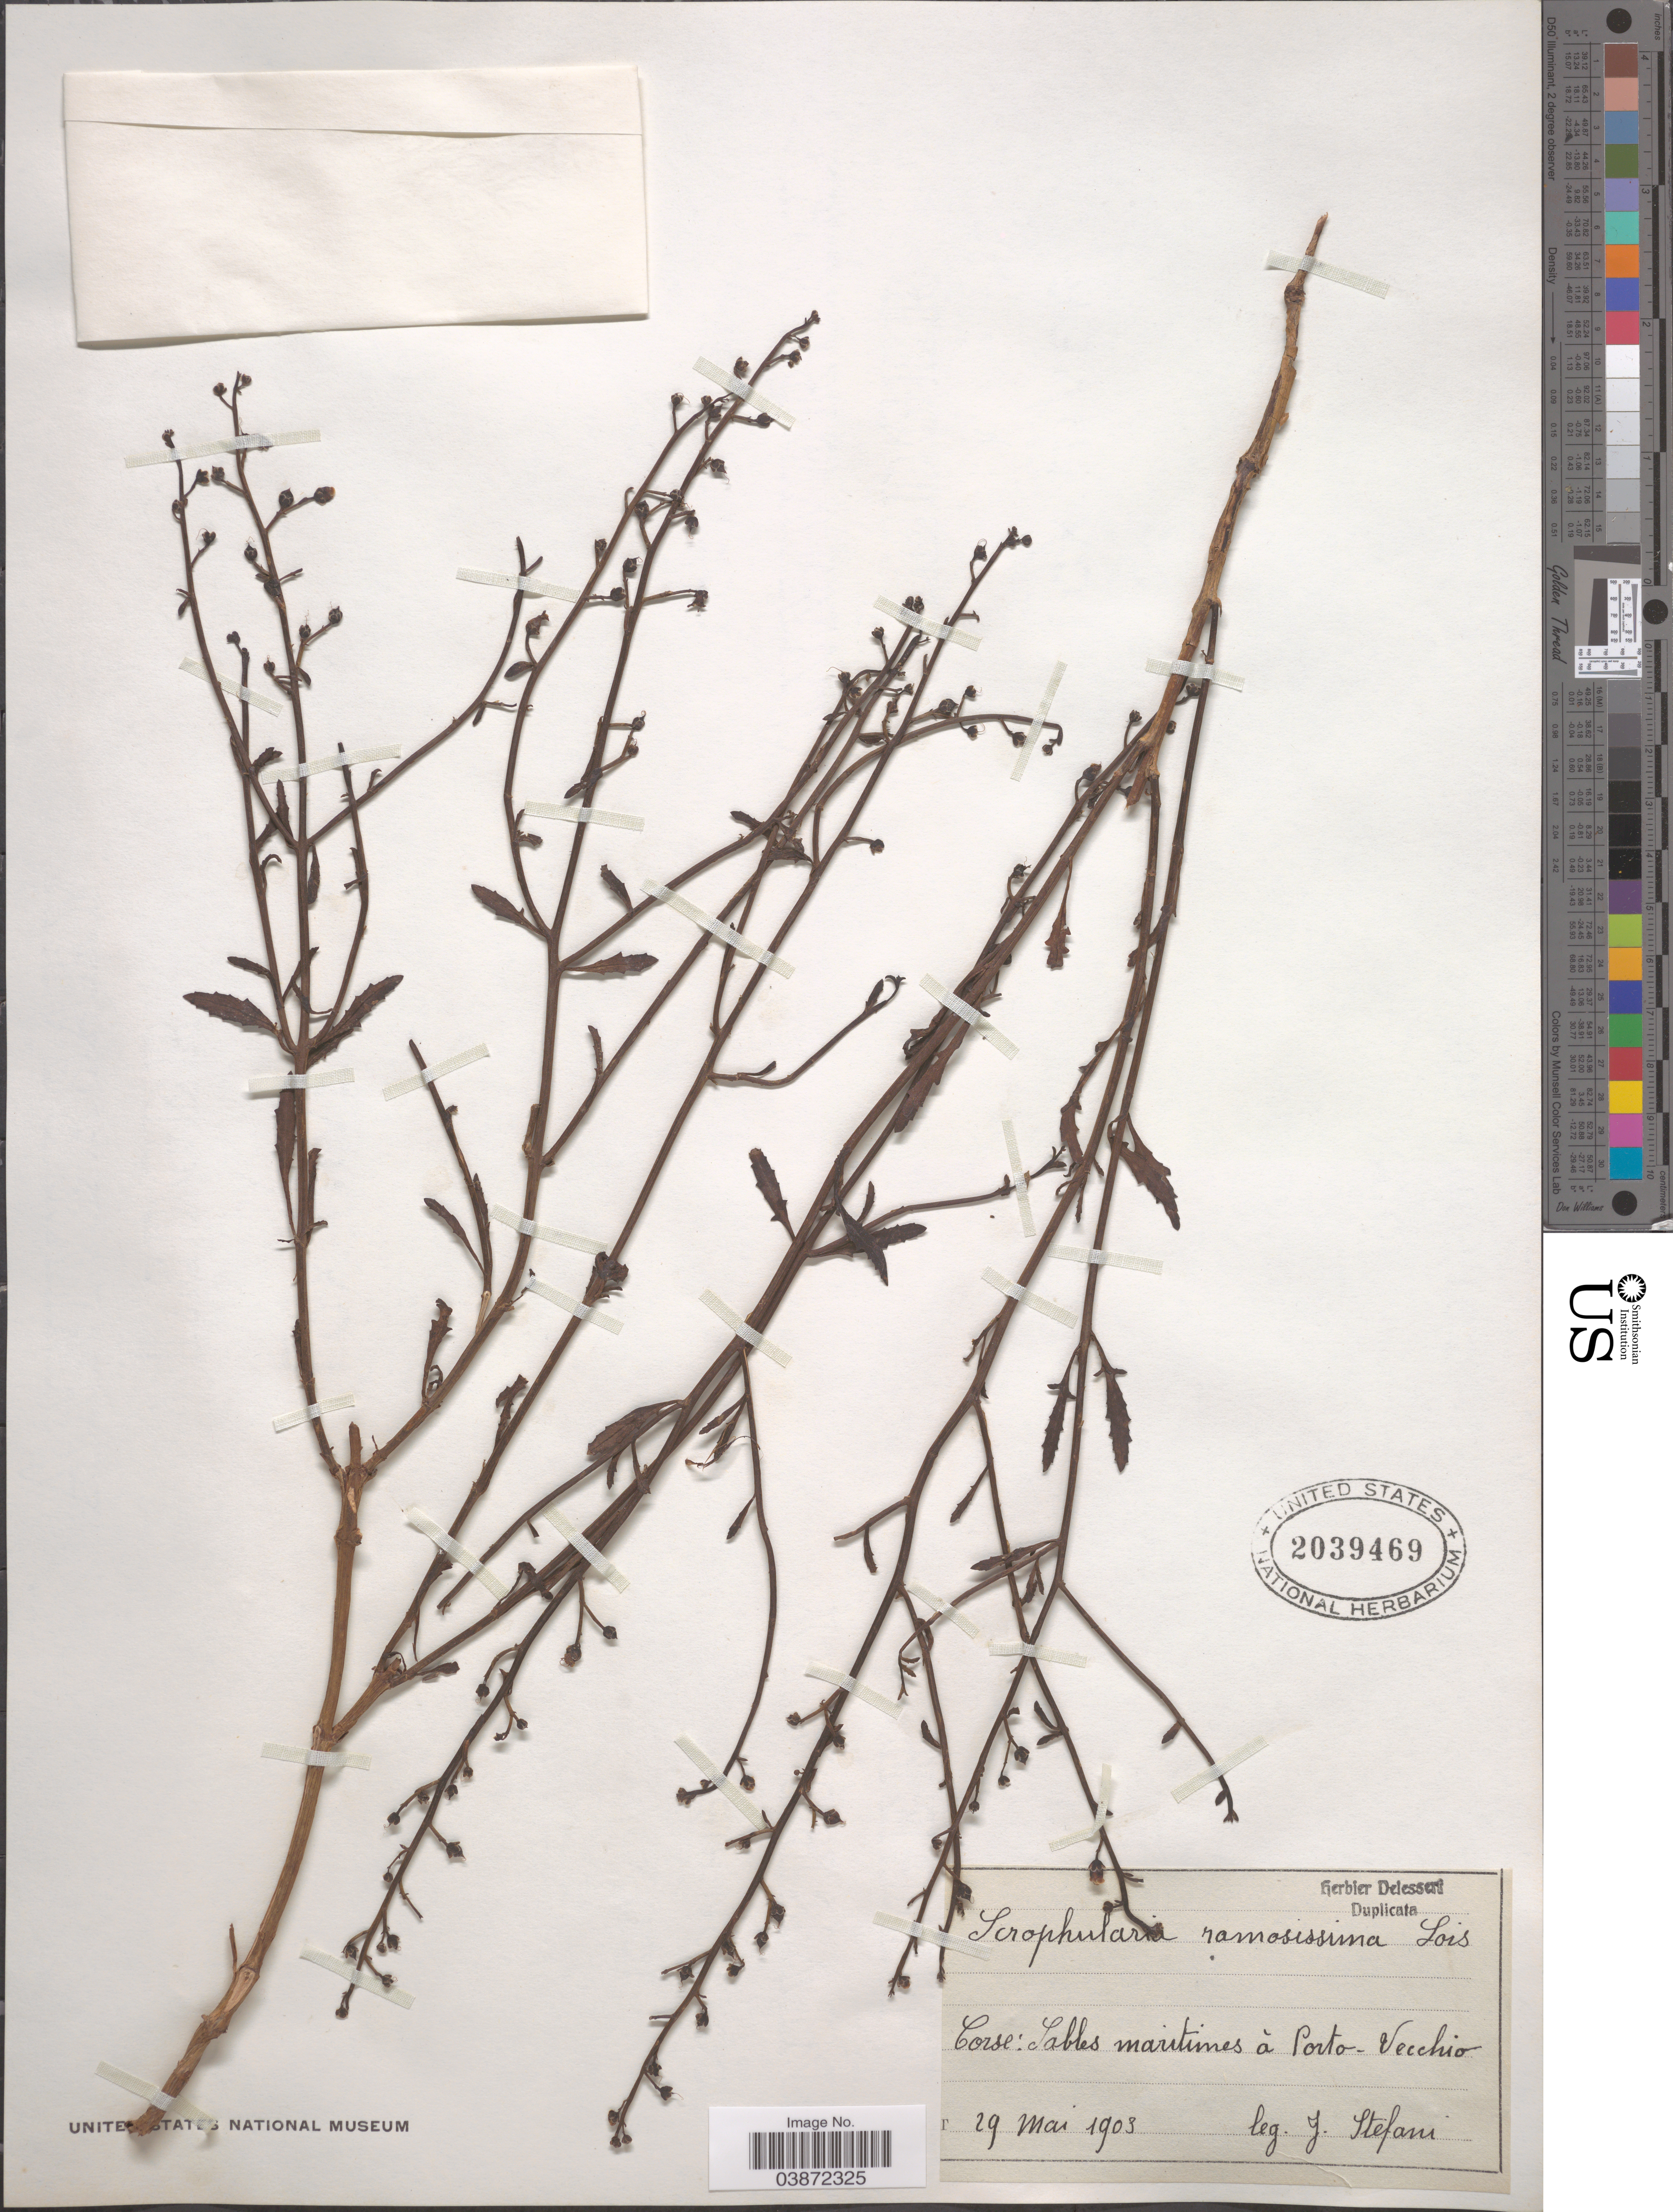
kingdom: Plantae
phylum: Tracheophyta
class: Magnoliopsida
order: Lamiales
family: Scrophulariaceae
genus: Scrophularia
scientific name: Scrophularia ramosissima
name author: Loisel.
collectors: J. Stefani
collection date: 1903-05-29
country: France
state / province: Corsica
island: Corse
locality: Corse: Sables maritimes à Porto-Vecchio.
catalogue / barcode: US 2039469